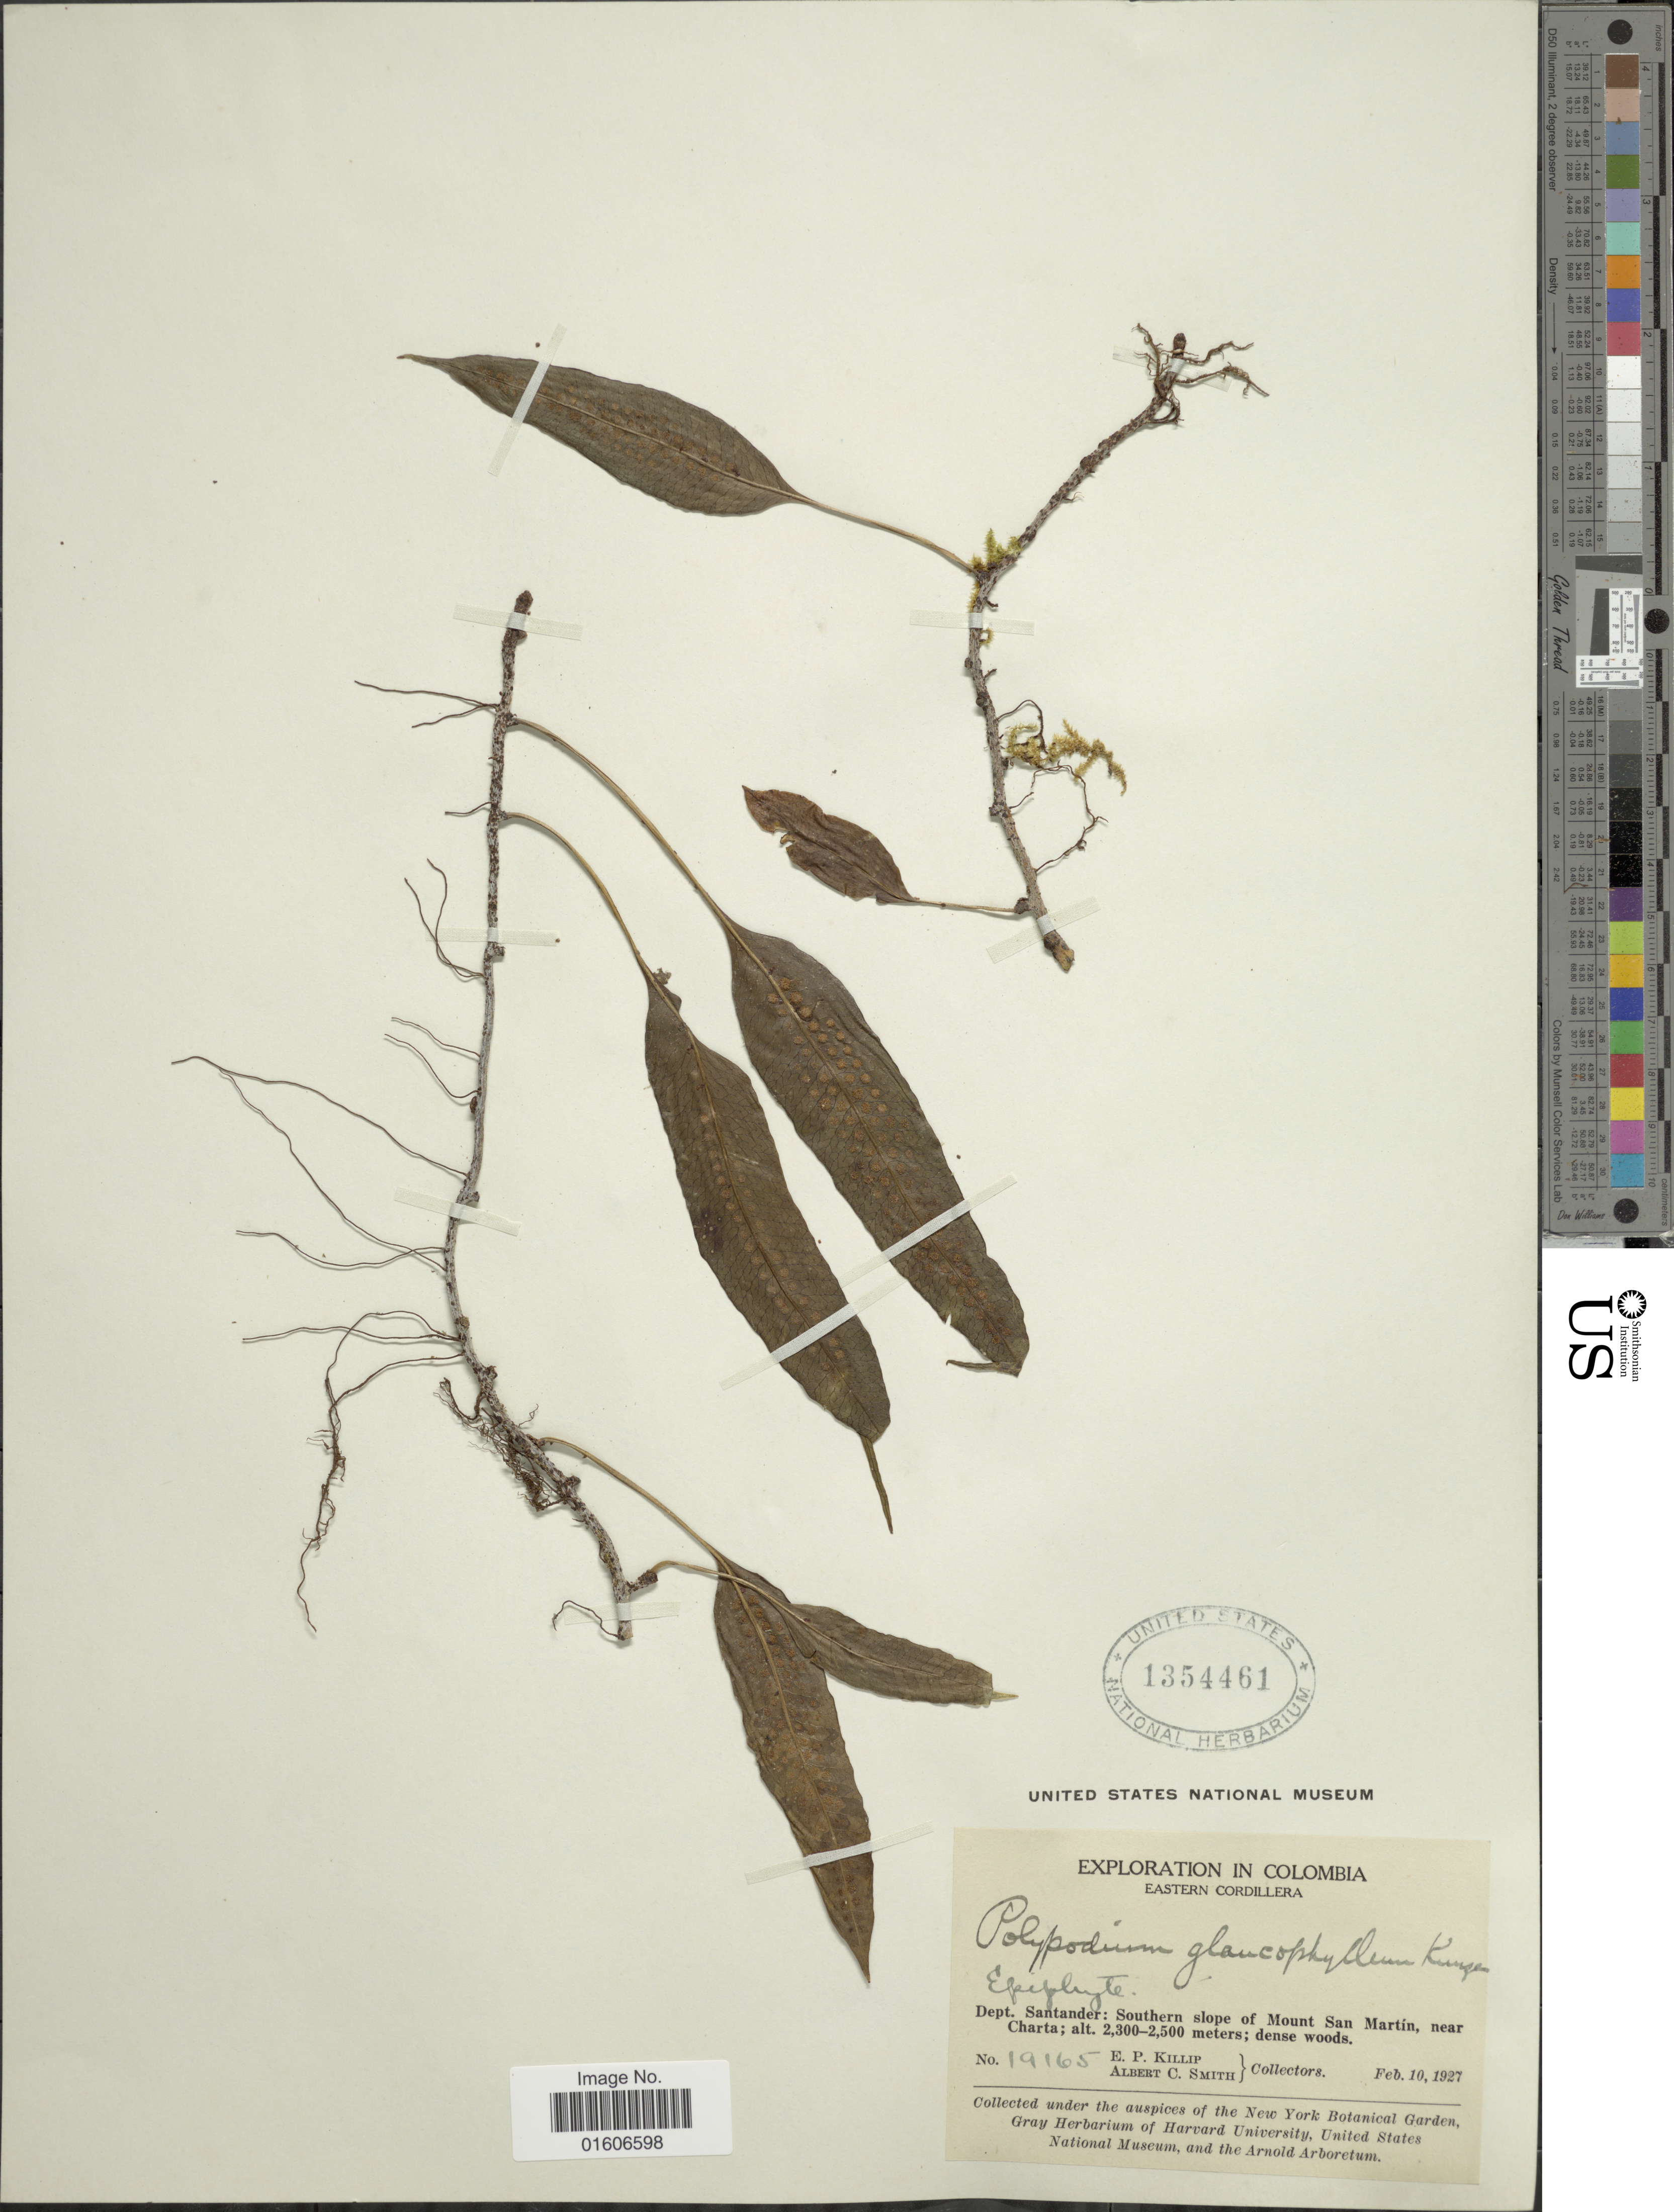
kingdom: Plantae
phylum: Tracheophyta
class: Polypodiopsida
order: Polypodiales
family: Polypodiaceae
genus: Serpocaulon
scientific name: Serpocaulon levigatum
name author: (Cav.) A.R. Sm.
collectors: E. P. Killip & A. C. Smith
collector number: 19165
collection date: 1927-02-10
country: Colombia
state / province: Santander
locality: Eastern Cordillera. Dept. Santander: Southern slope of Mount San Martin, near Charta.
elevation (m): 2300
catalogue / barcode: US 1354461